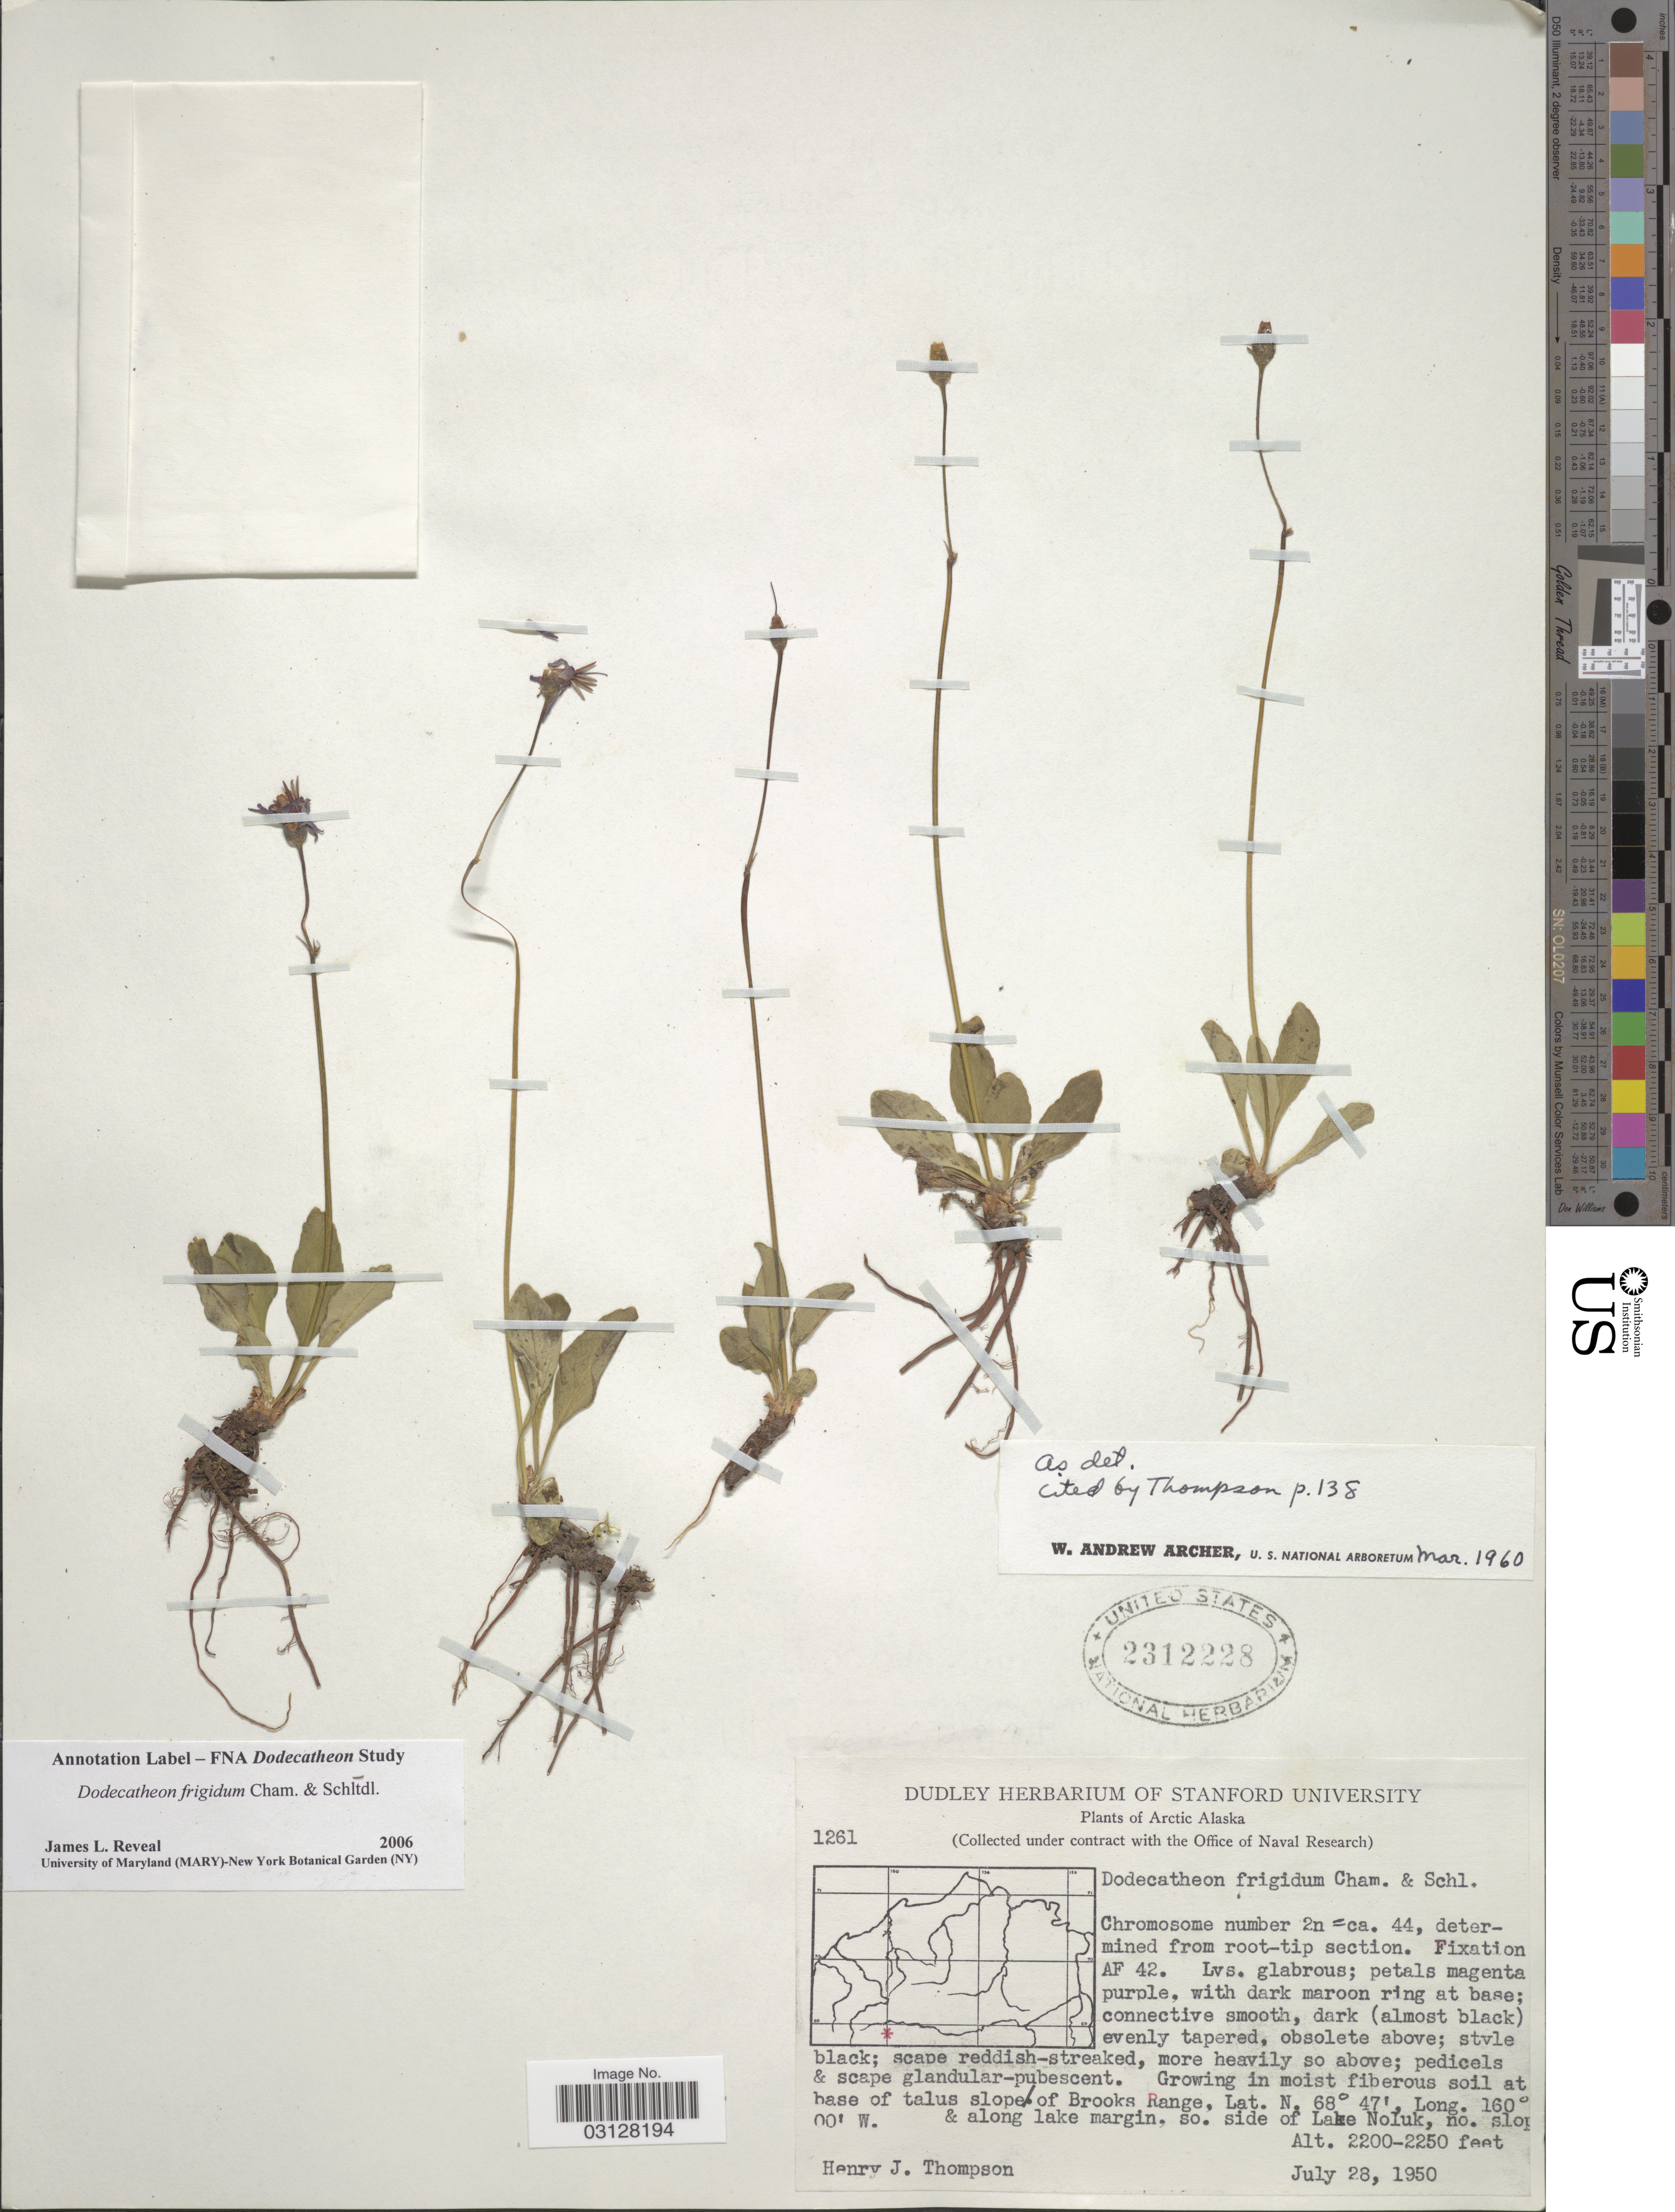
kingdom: Plantae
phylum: Tracheophyta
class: Magnoliopsida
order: Ericales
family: Primulaceae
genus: Dodecatheon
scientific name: Dodecatheon frigidum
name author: Cham. & Schltdl.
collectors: H. J. Thompson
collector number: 1261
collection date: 1950-07-28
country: United States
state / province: Alaska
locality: Arctic Alaska. Brooks Range. Along lake margin, so. side of Lake Noluk, no. slope.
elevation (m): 671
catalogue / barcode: US 2312228